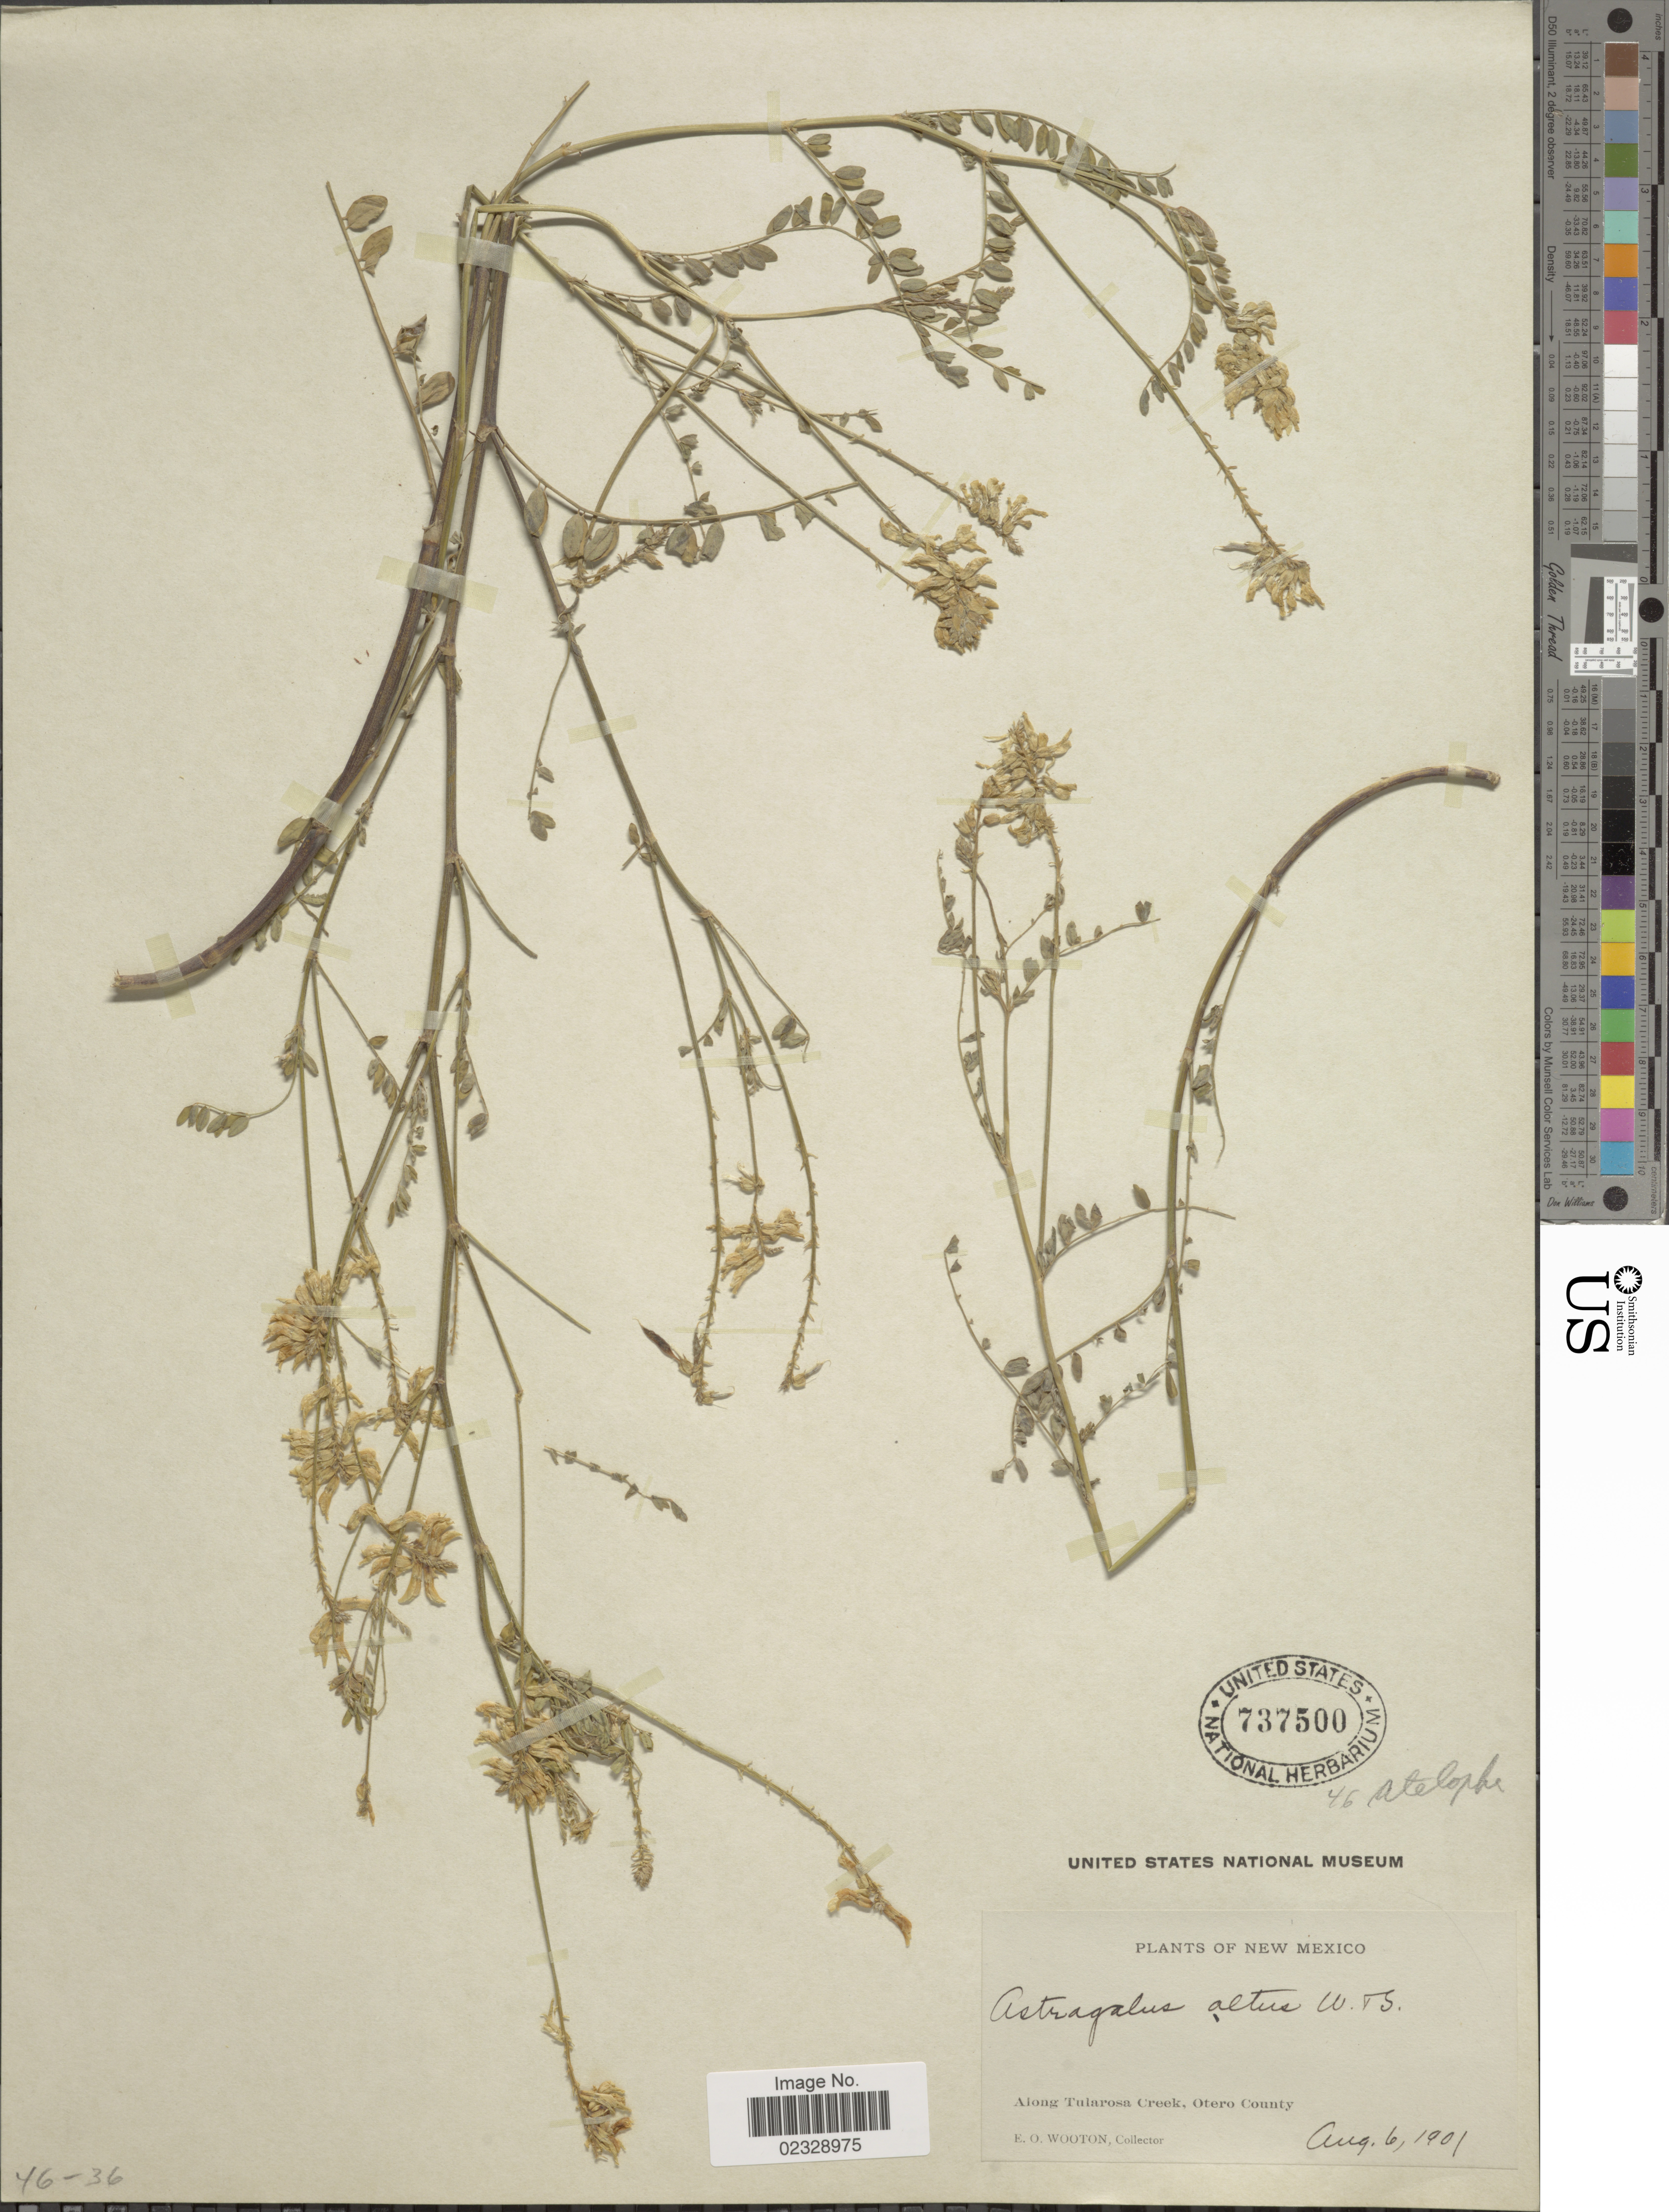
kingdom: Plantae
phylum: Tracheophyta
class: Magnoliopsida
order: Fabales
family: Fabaceae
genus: Astragalus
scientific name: Astragalus altus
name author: Wooton & Standl.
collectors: E. O. Wooton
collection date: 1901-08-06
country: United States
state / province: New Mexico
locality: Along Tularosa Creek, Otero County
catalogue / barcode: US 737500